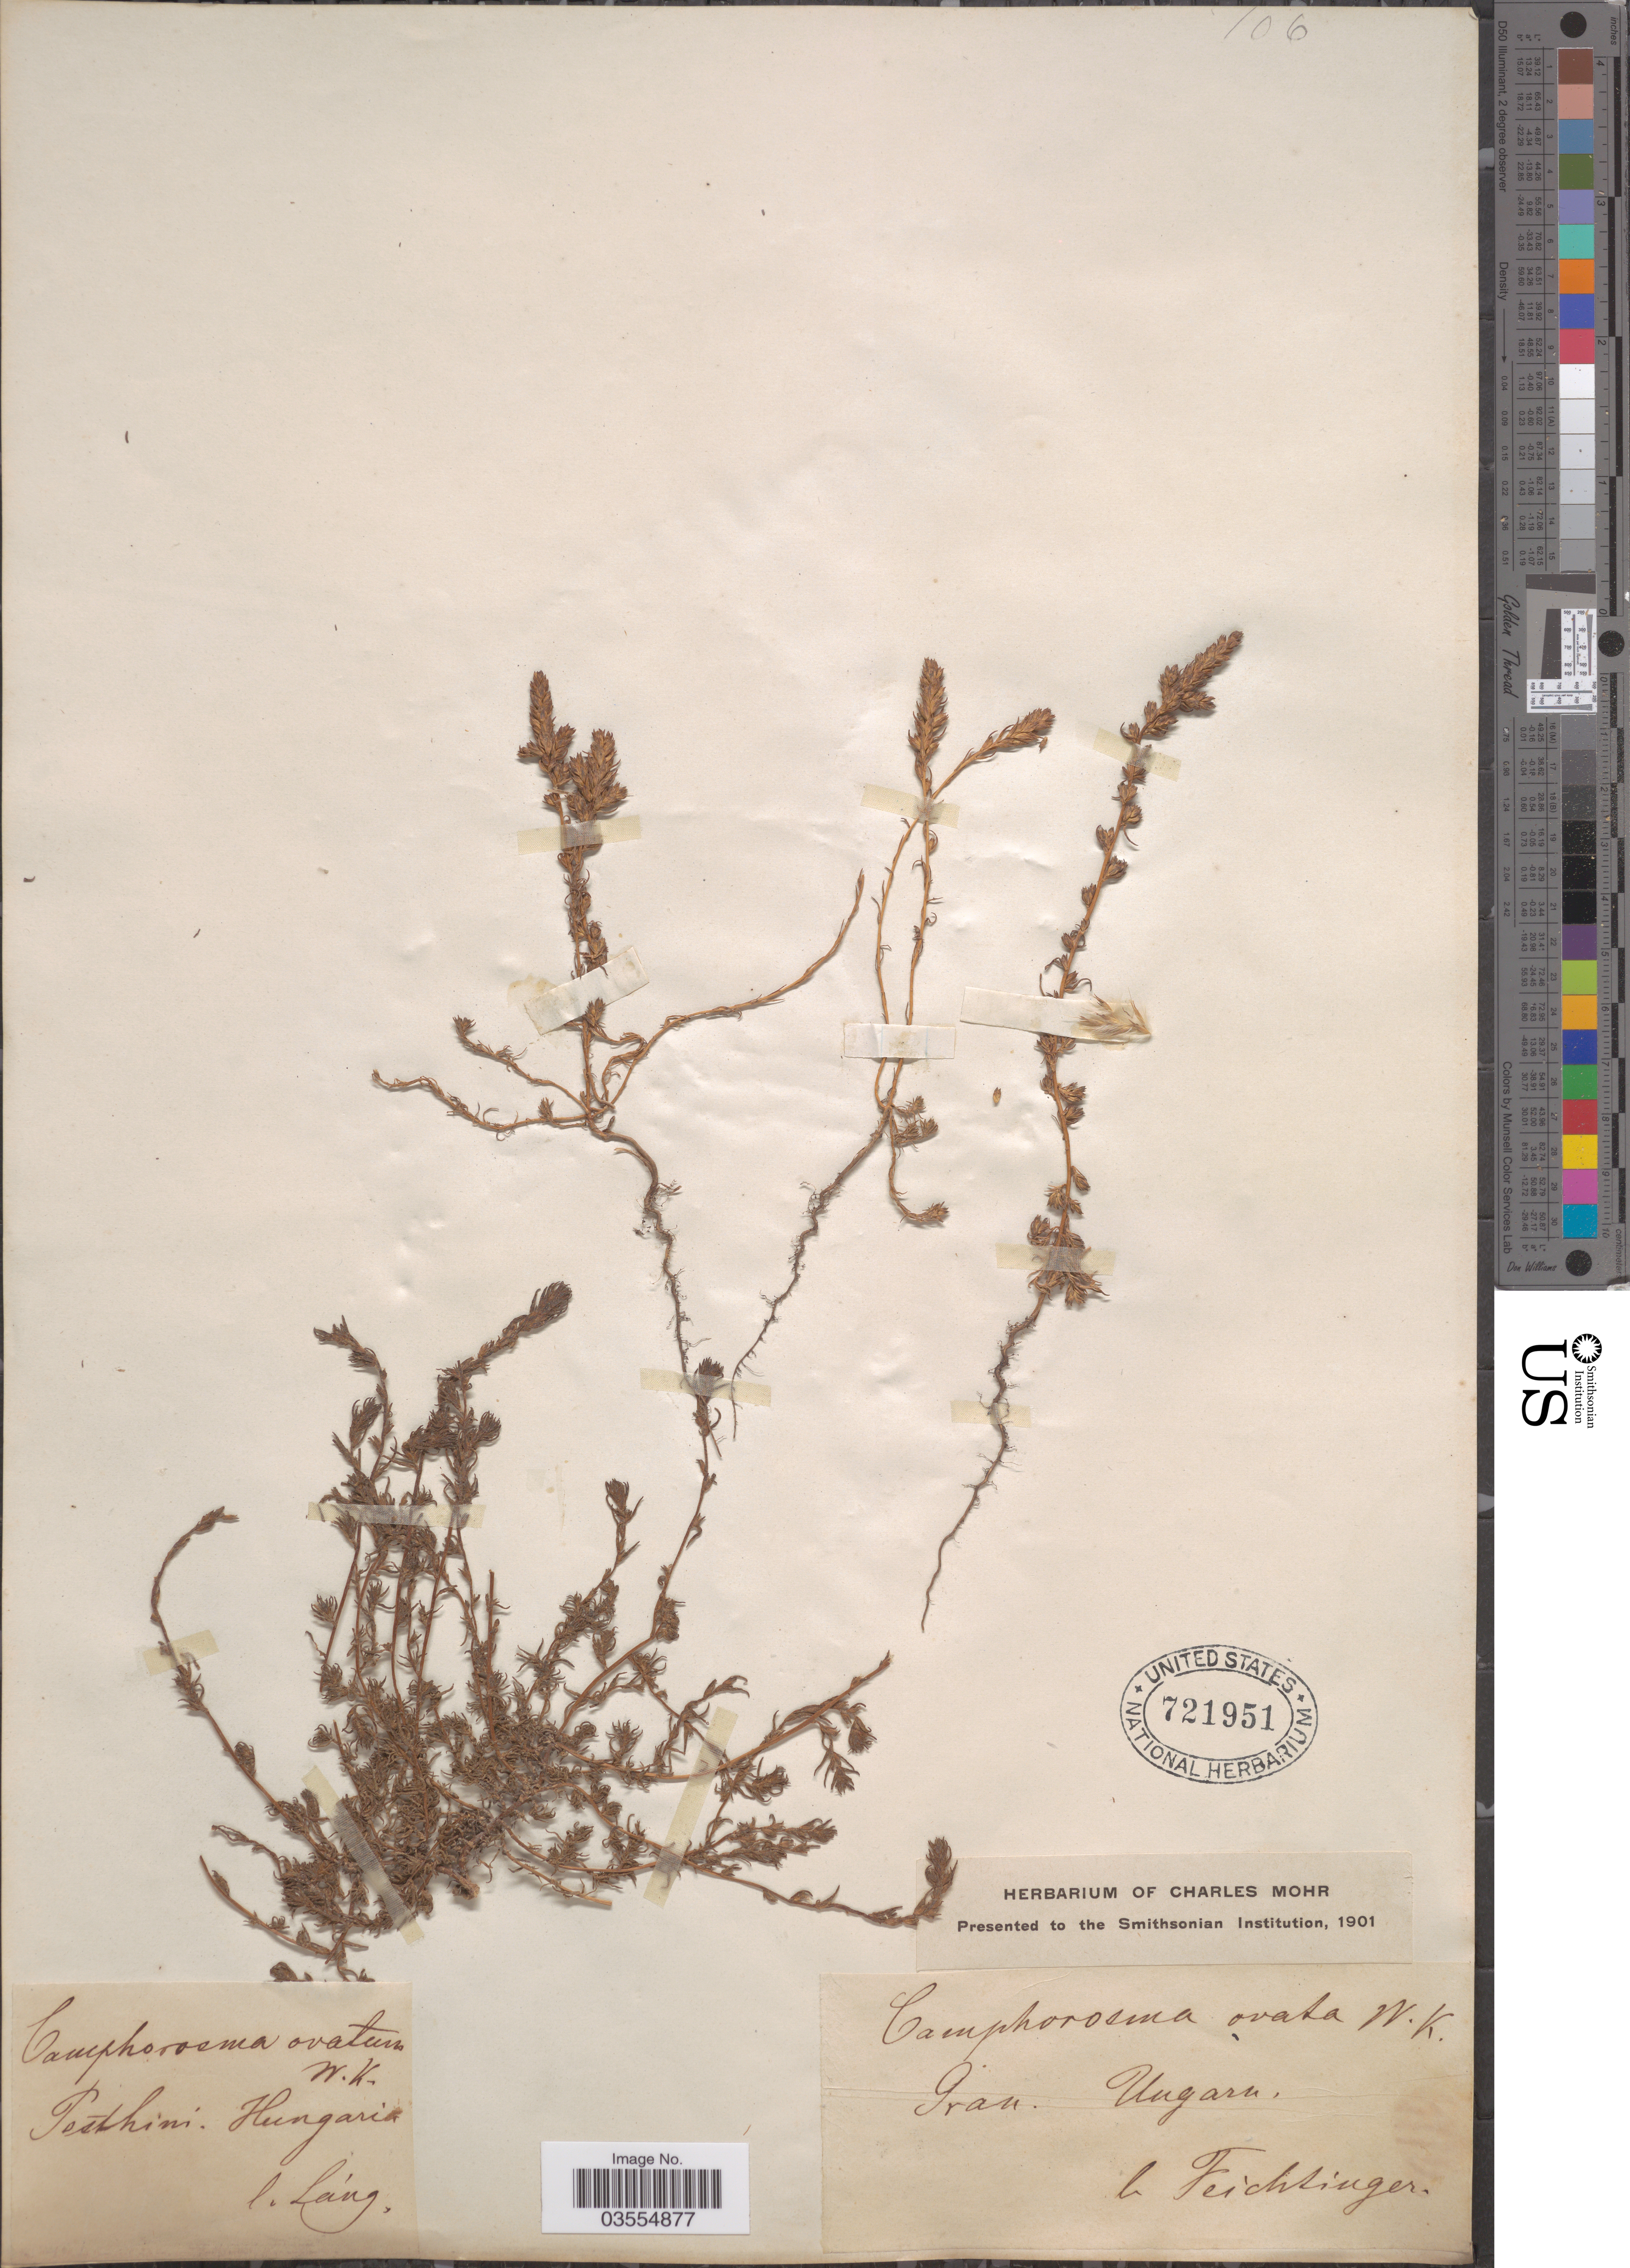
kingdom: Plantae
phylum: Tracheophyta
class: Magnoliopsida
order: Caryophyllales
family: Amaranthaceae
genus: Camphorosma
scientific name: Camphorosma ovata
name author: Waldst. & Kit.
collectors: Feichtinger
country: Hungary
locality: Ungarn.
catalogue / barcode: US 721951-2